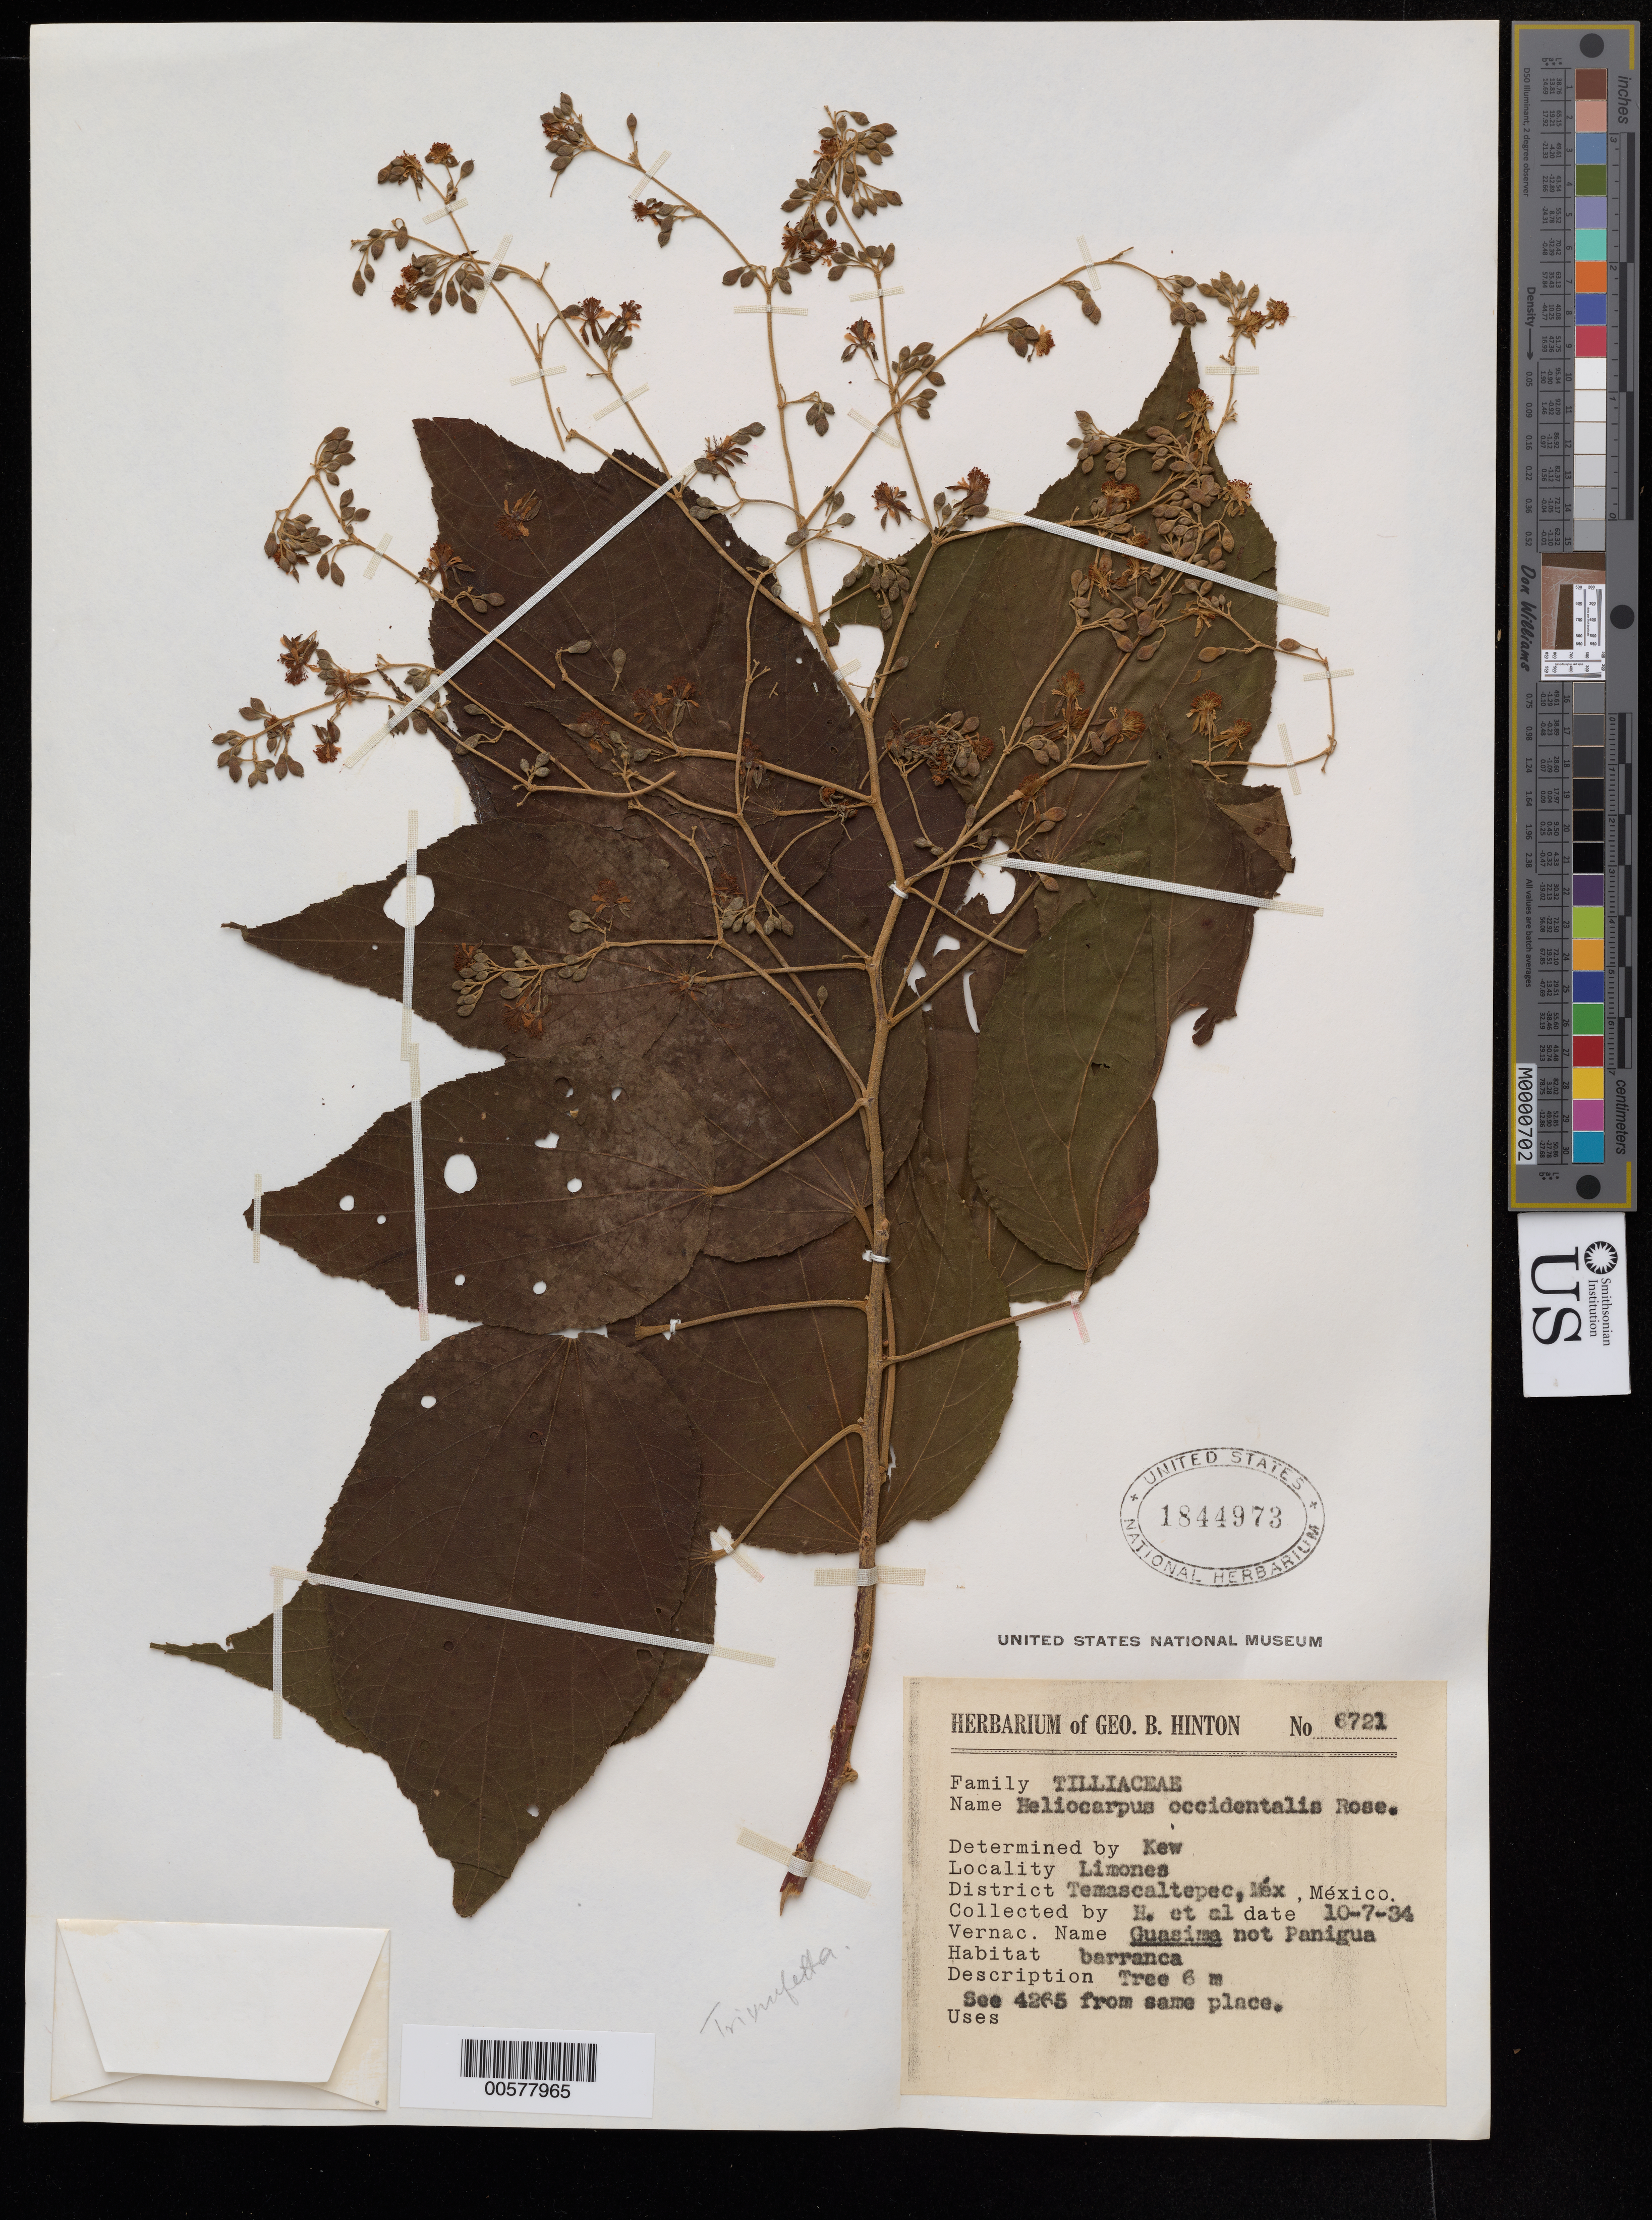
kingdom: Plantae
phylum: Tracheophyta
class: Magnoliopsida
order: Malvales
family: Malvaceae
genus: Heliocarpus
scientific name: Heliocarpus occidentalis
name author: Rose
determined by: Dorr, Laurence J., Curator (BOT), Smithsonian Institution - National Museum of Natural History (UNITED STATES)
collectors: G. B. Hinton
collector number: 6721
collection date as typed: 07 Oct 1934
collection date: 1934-10-07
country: Mexico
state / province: México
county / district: Temascaltepec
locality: Limones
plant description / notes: Unpublished name? Specimen & name to be examined; "Triumfetta occidentalis Rose" not found in Tropicos or IPNI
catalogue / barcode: US 1844973